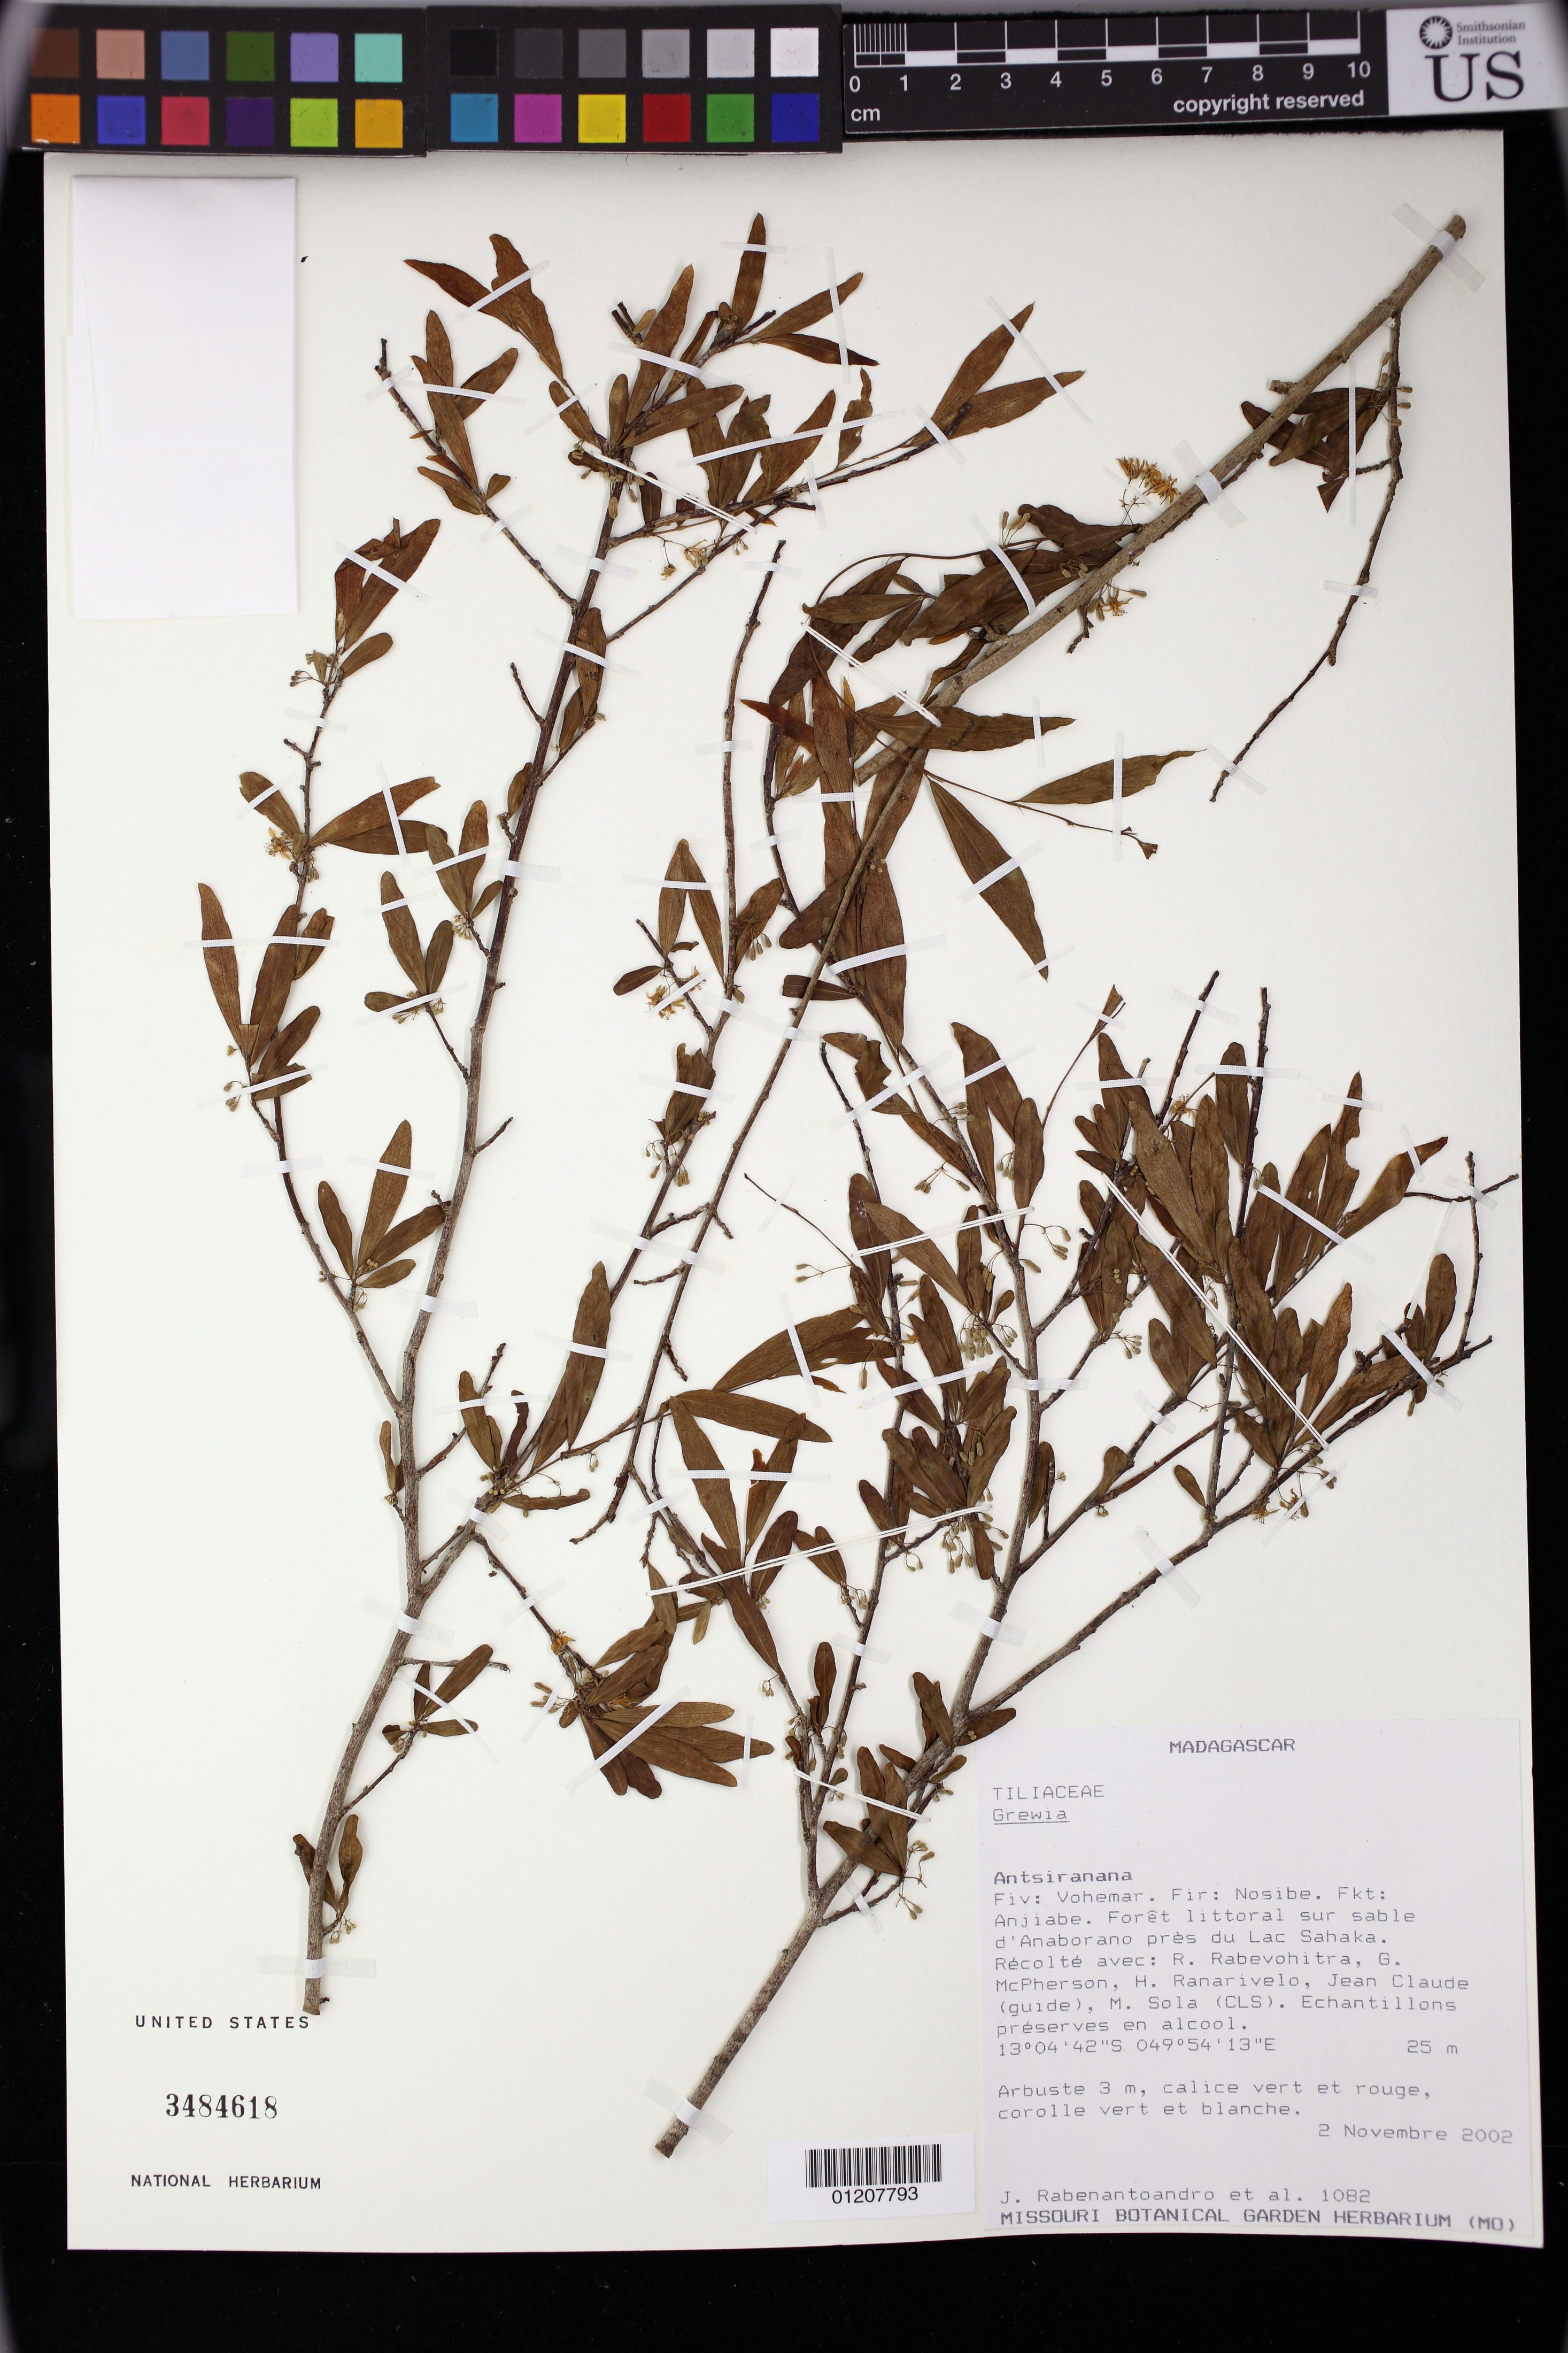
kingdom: Plantae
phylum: Tracheophyta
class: Magnoliopsida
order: Malvales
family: Malvaceae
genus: Grewia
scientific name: Grewia gautieri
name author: Wahlert & Nusbaumer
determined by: Dorr, Laurence J., Curator (BOT), Smithsonian Institution - National Museum of Natural History (UNITED STATES)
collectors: J. Rabenantoandro, R. Rabevohitra, G. D. McPherson & H. Ranarivelo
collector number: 1082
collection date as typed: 11 Feb 2002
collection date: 2002-02-11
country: Madagascar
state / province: Sava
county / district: Vohémar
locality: Antsiranana. Fiv: Vohemar. Fir: Nosibe. Fkt: Anjiabe. Foret littoral sur sable d'Anaborano pres du Lac Sahaka.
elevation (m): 25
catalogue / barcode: US 3484618